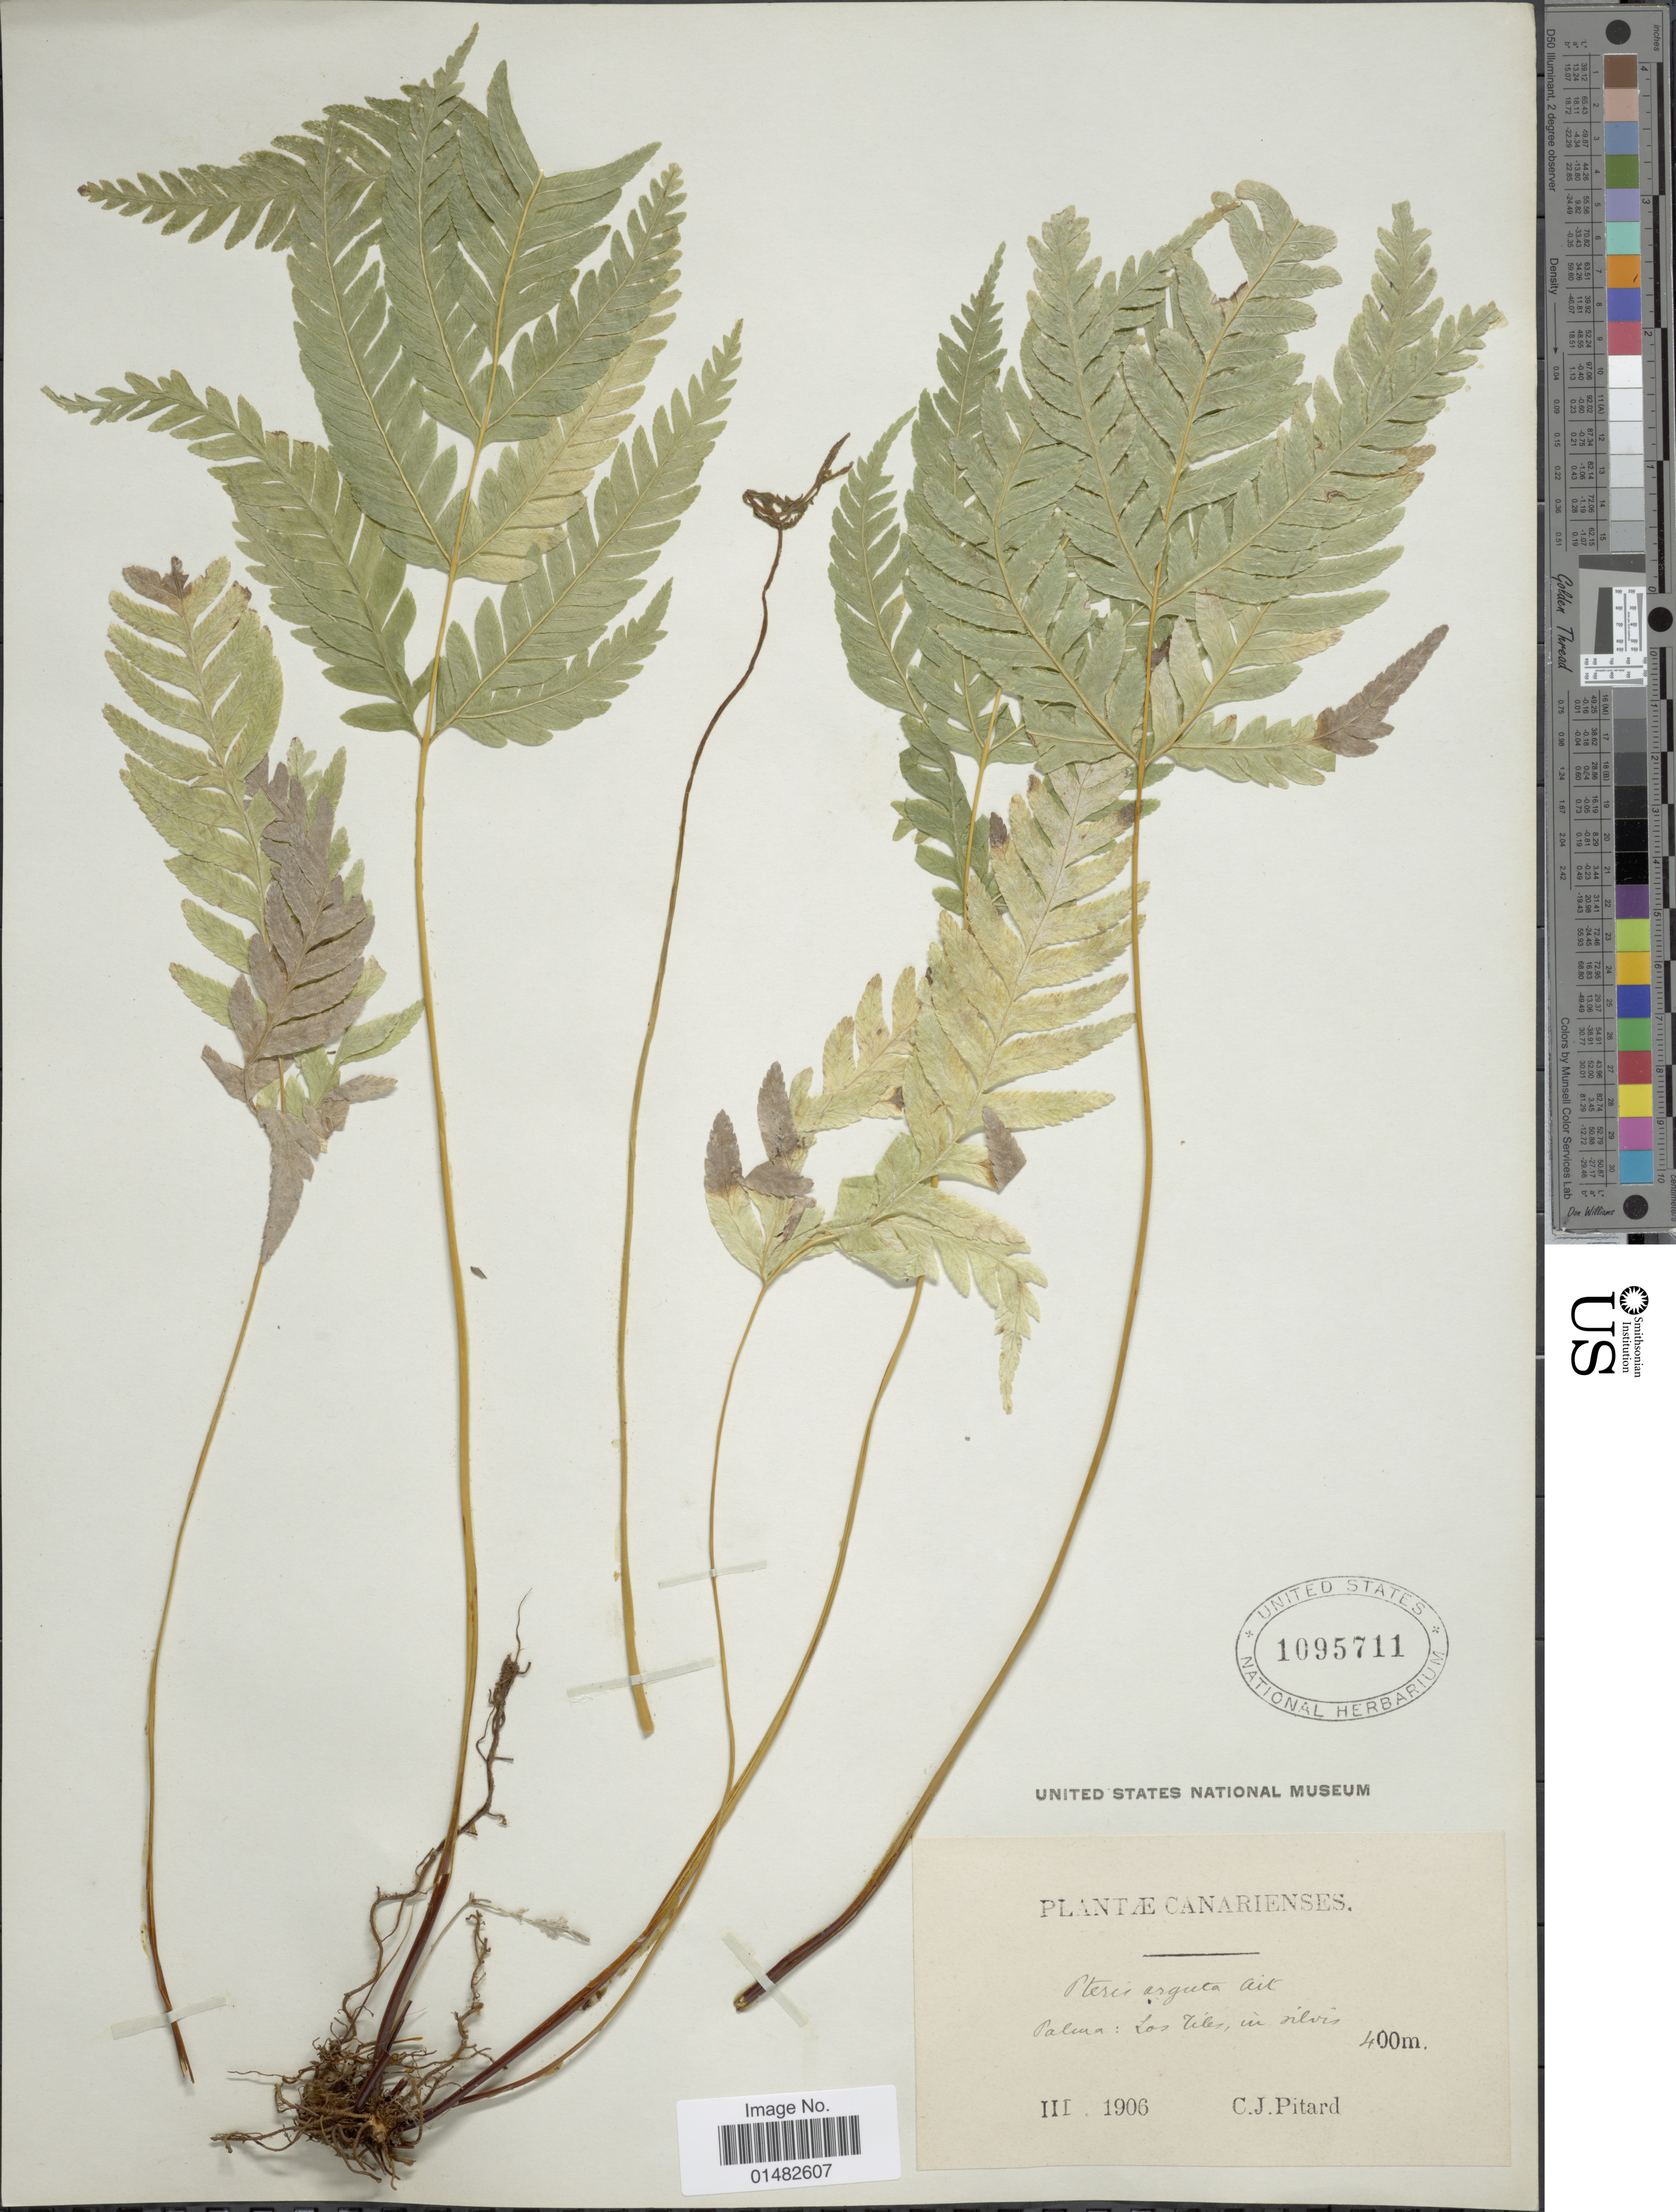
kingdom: Plantae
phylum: Tracheophyta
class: Polypodiopsida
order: Polypodiales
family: Pteridaceae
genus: Pteris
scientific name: Pteris arguta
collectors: C. Pitard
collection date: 1906-03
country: Spain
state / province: Canarias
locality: Palma: Los Tilos,in silvis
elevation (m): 400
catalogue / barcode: US 1095711